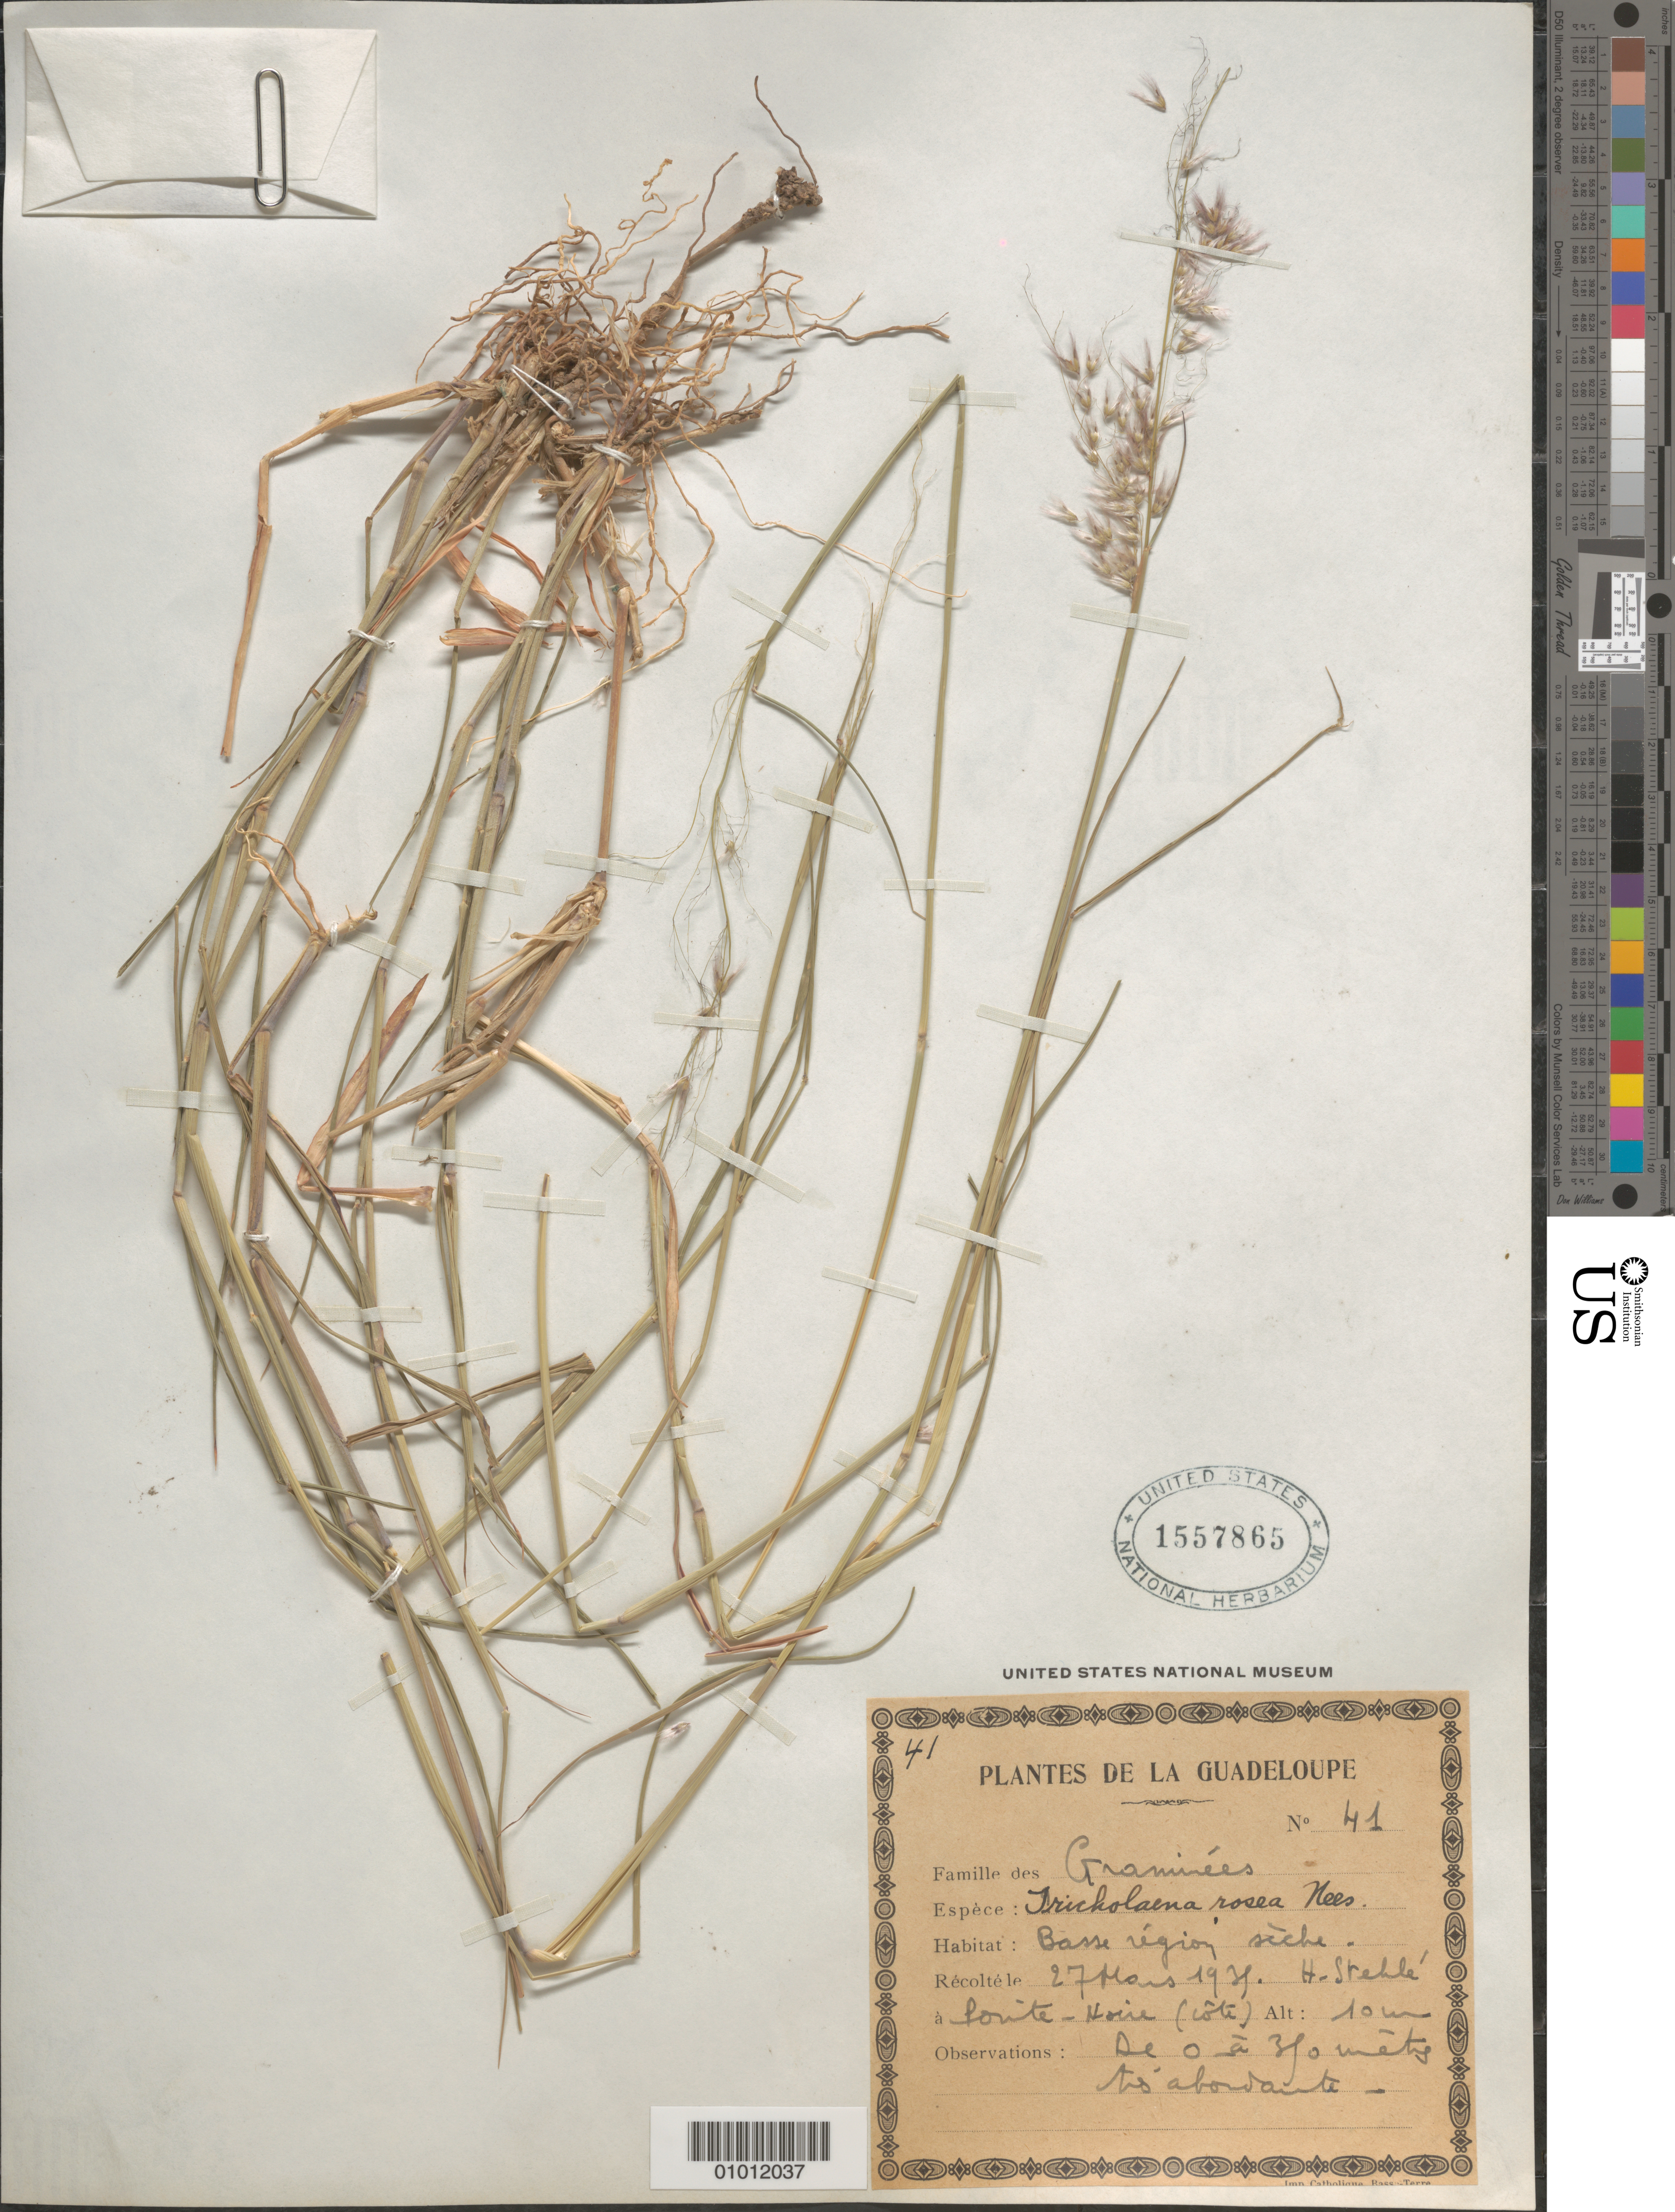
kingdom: Plantae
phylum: Tracheophyta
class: Liliopsida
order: Poales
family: Poaceae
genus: Rhynchelytrum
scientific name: Rhynchelytrum roseum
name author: (Nees) Stapf & C.E. Hubb.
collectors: H. Stehlé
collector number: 41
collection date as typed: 27 Mar 1931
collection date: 1931-03-27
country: Guadeloupe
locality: Basse region siche.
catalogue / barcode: US 1557865